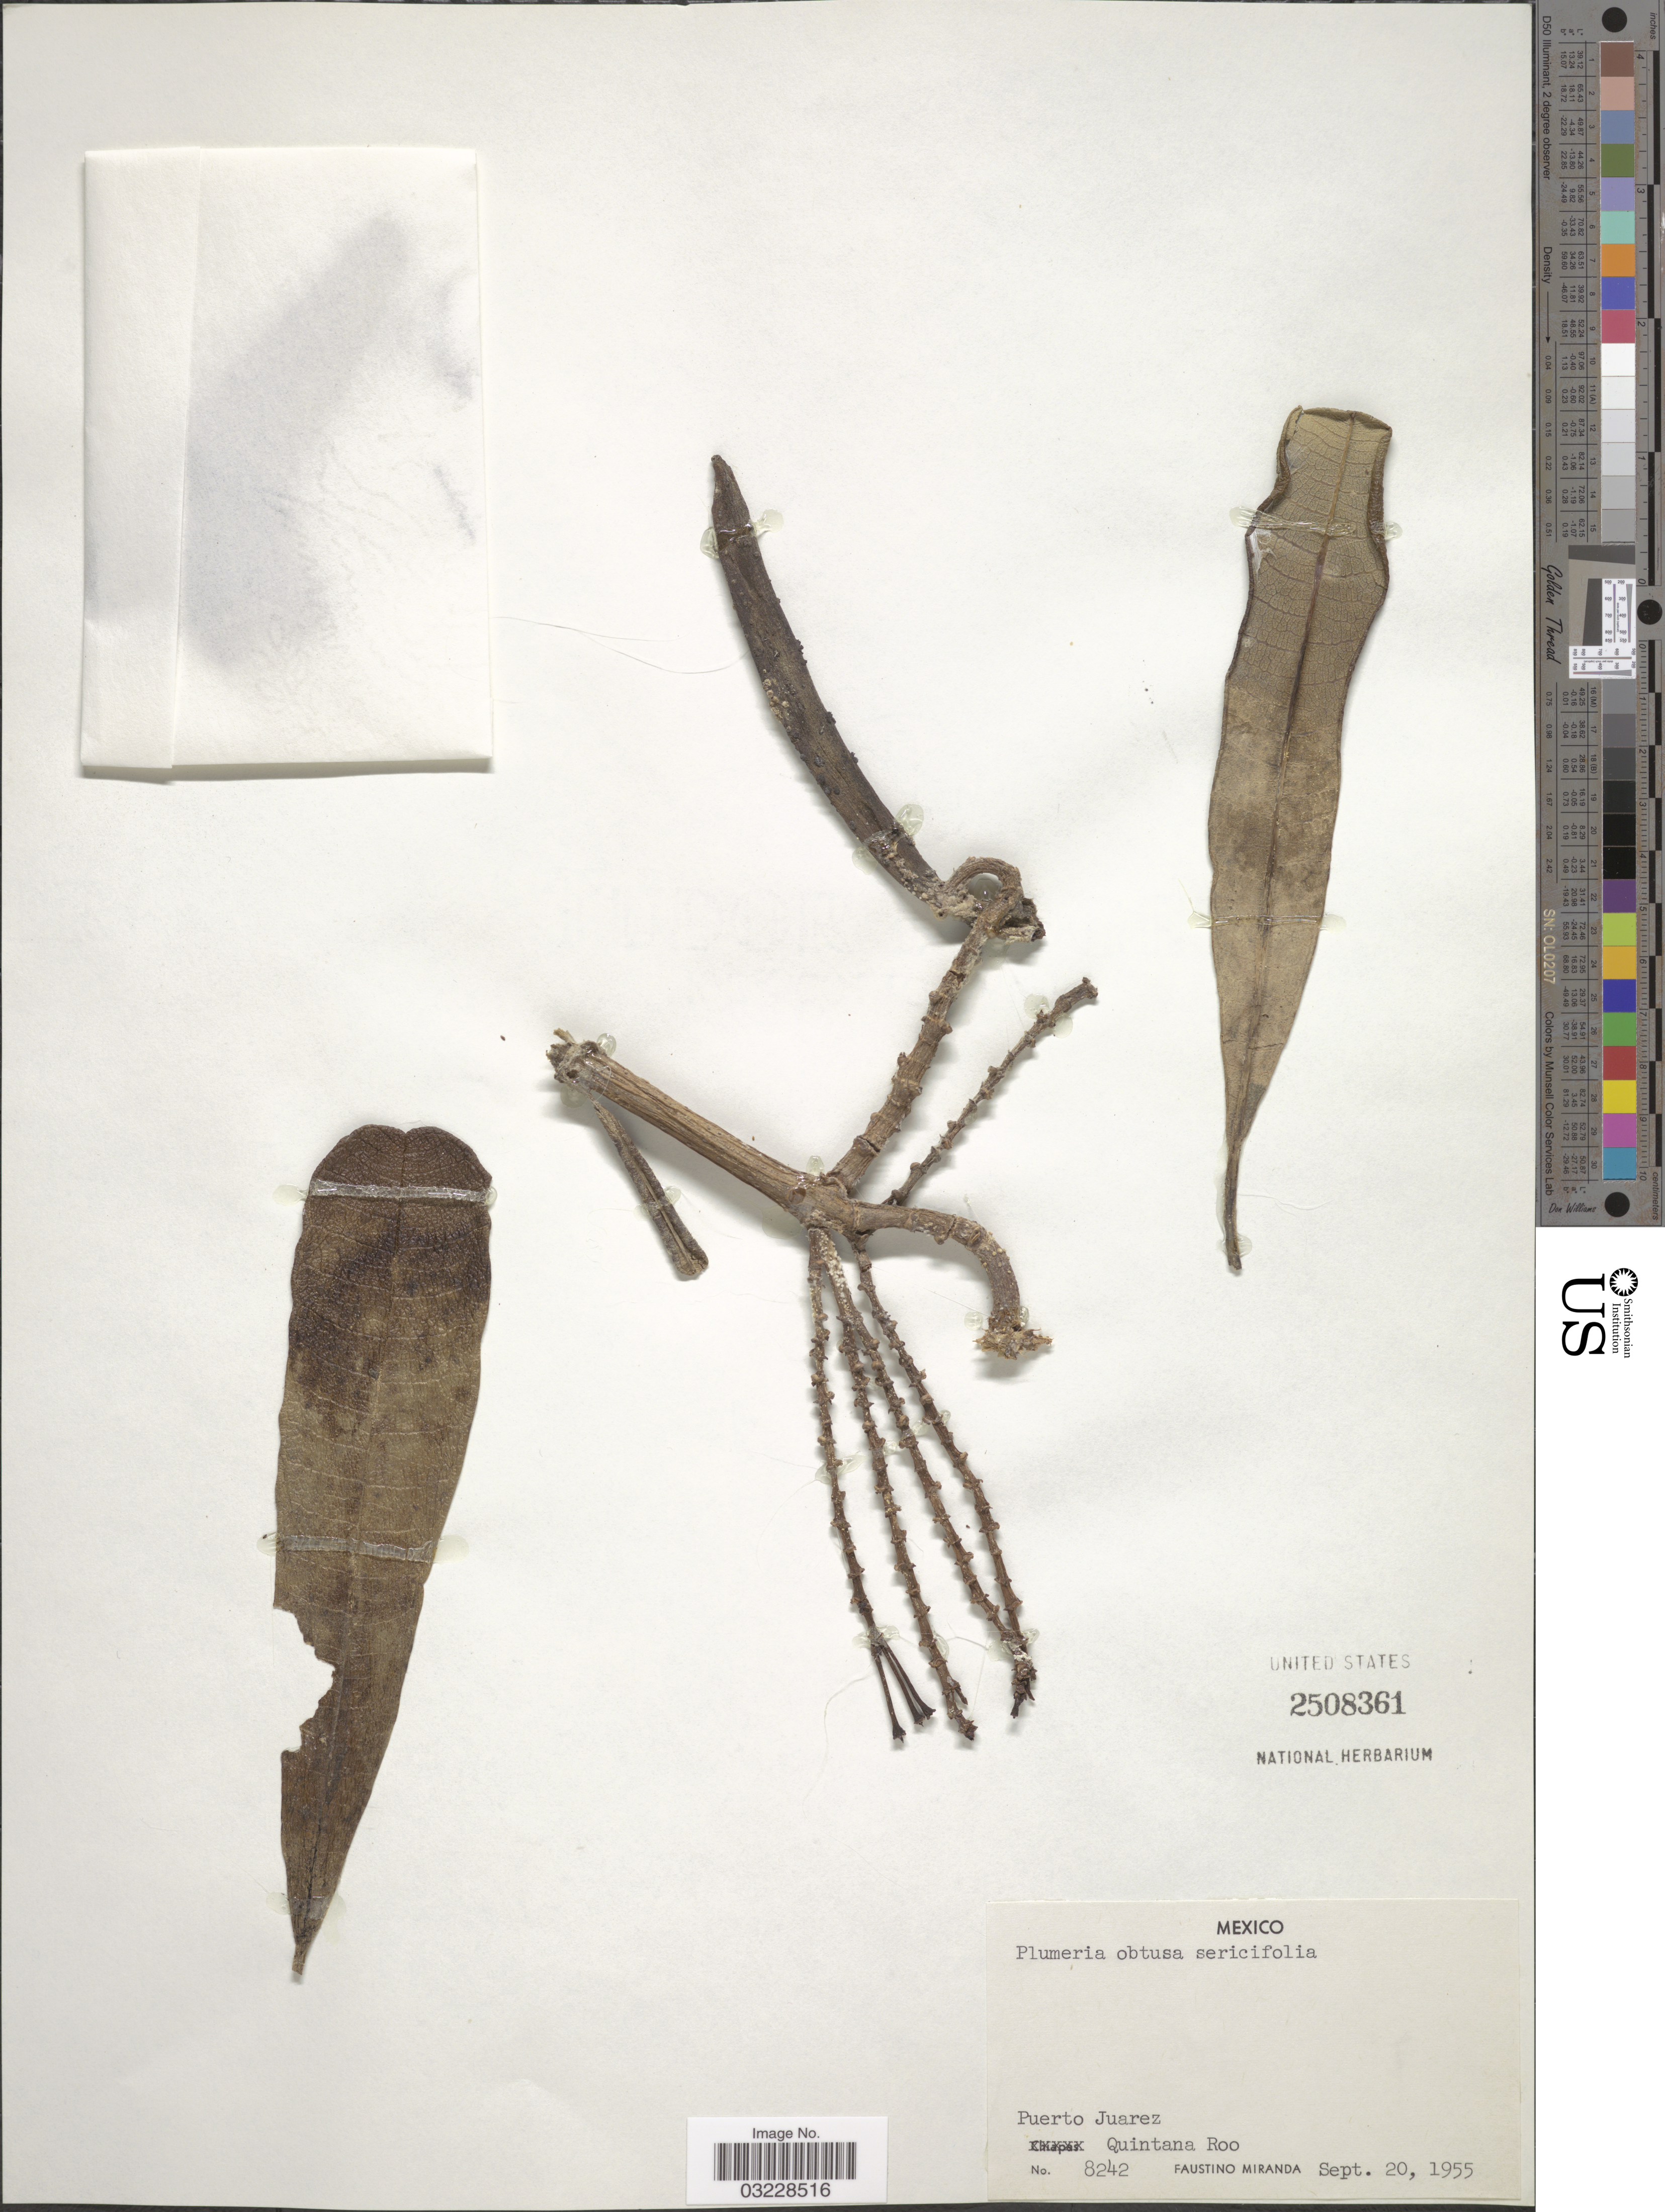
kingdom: Plantae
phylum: Tracheophyta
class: Magnoliopsida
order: Gentianales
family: Apocynaceae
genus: Plumeria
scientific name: Plumeria obtusa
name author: L.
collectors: F. Miranda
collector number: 8242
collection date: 1955-09-20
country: Mexico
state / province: Quintana Roo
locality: Puerto Juarez, Quintana Roo.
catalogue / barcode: US 2508361